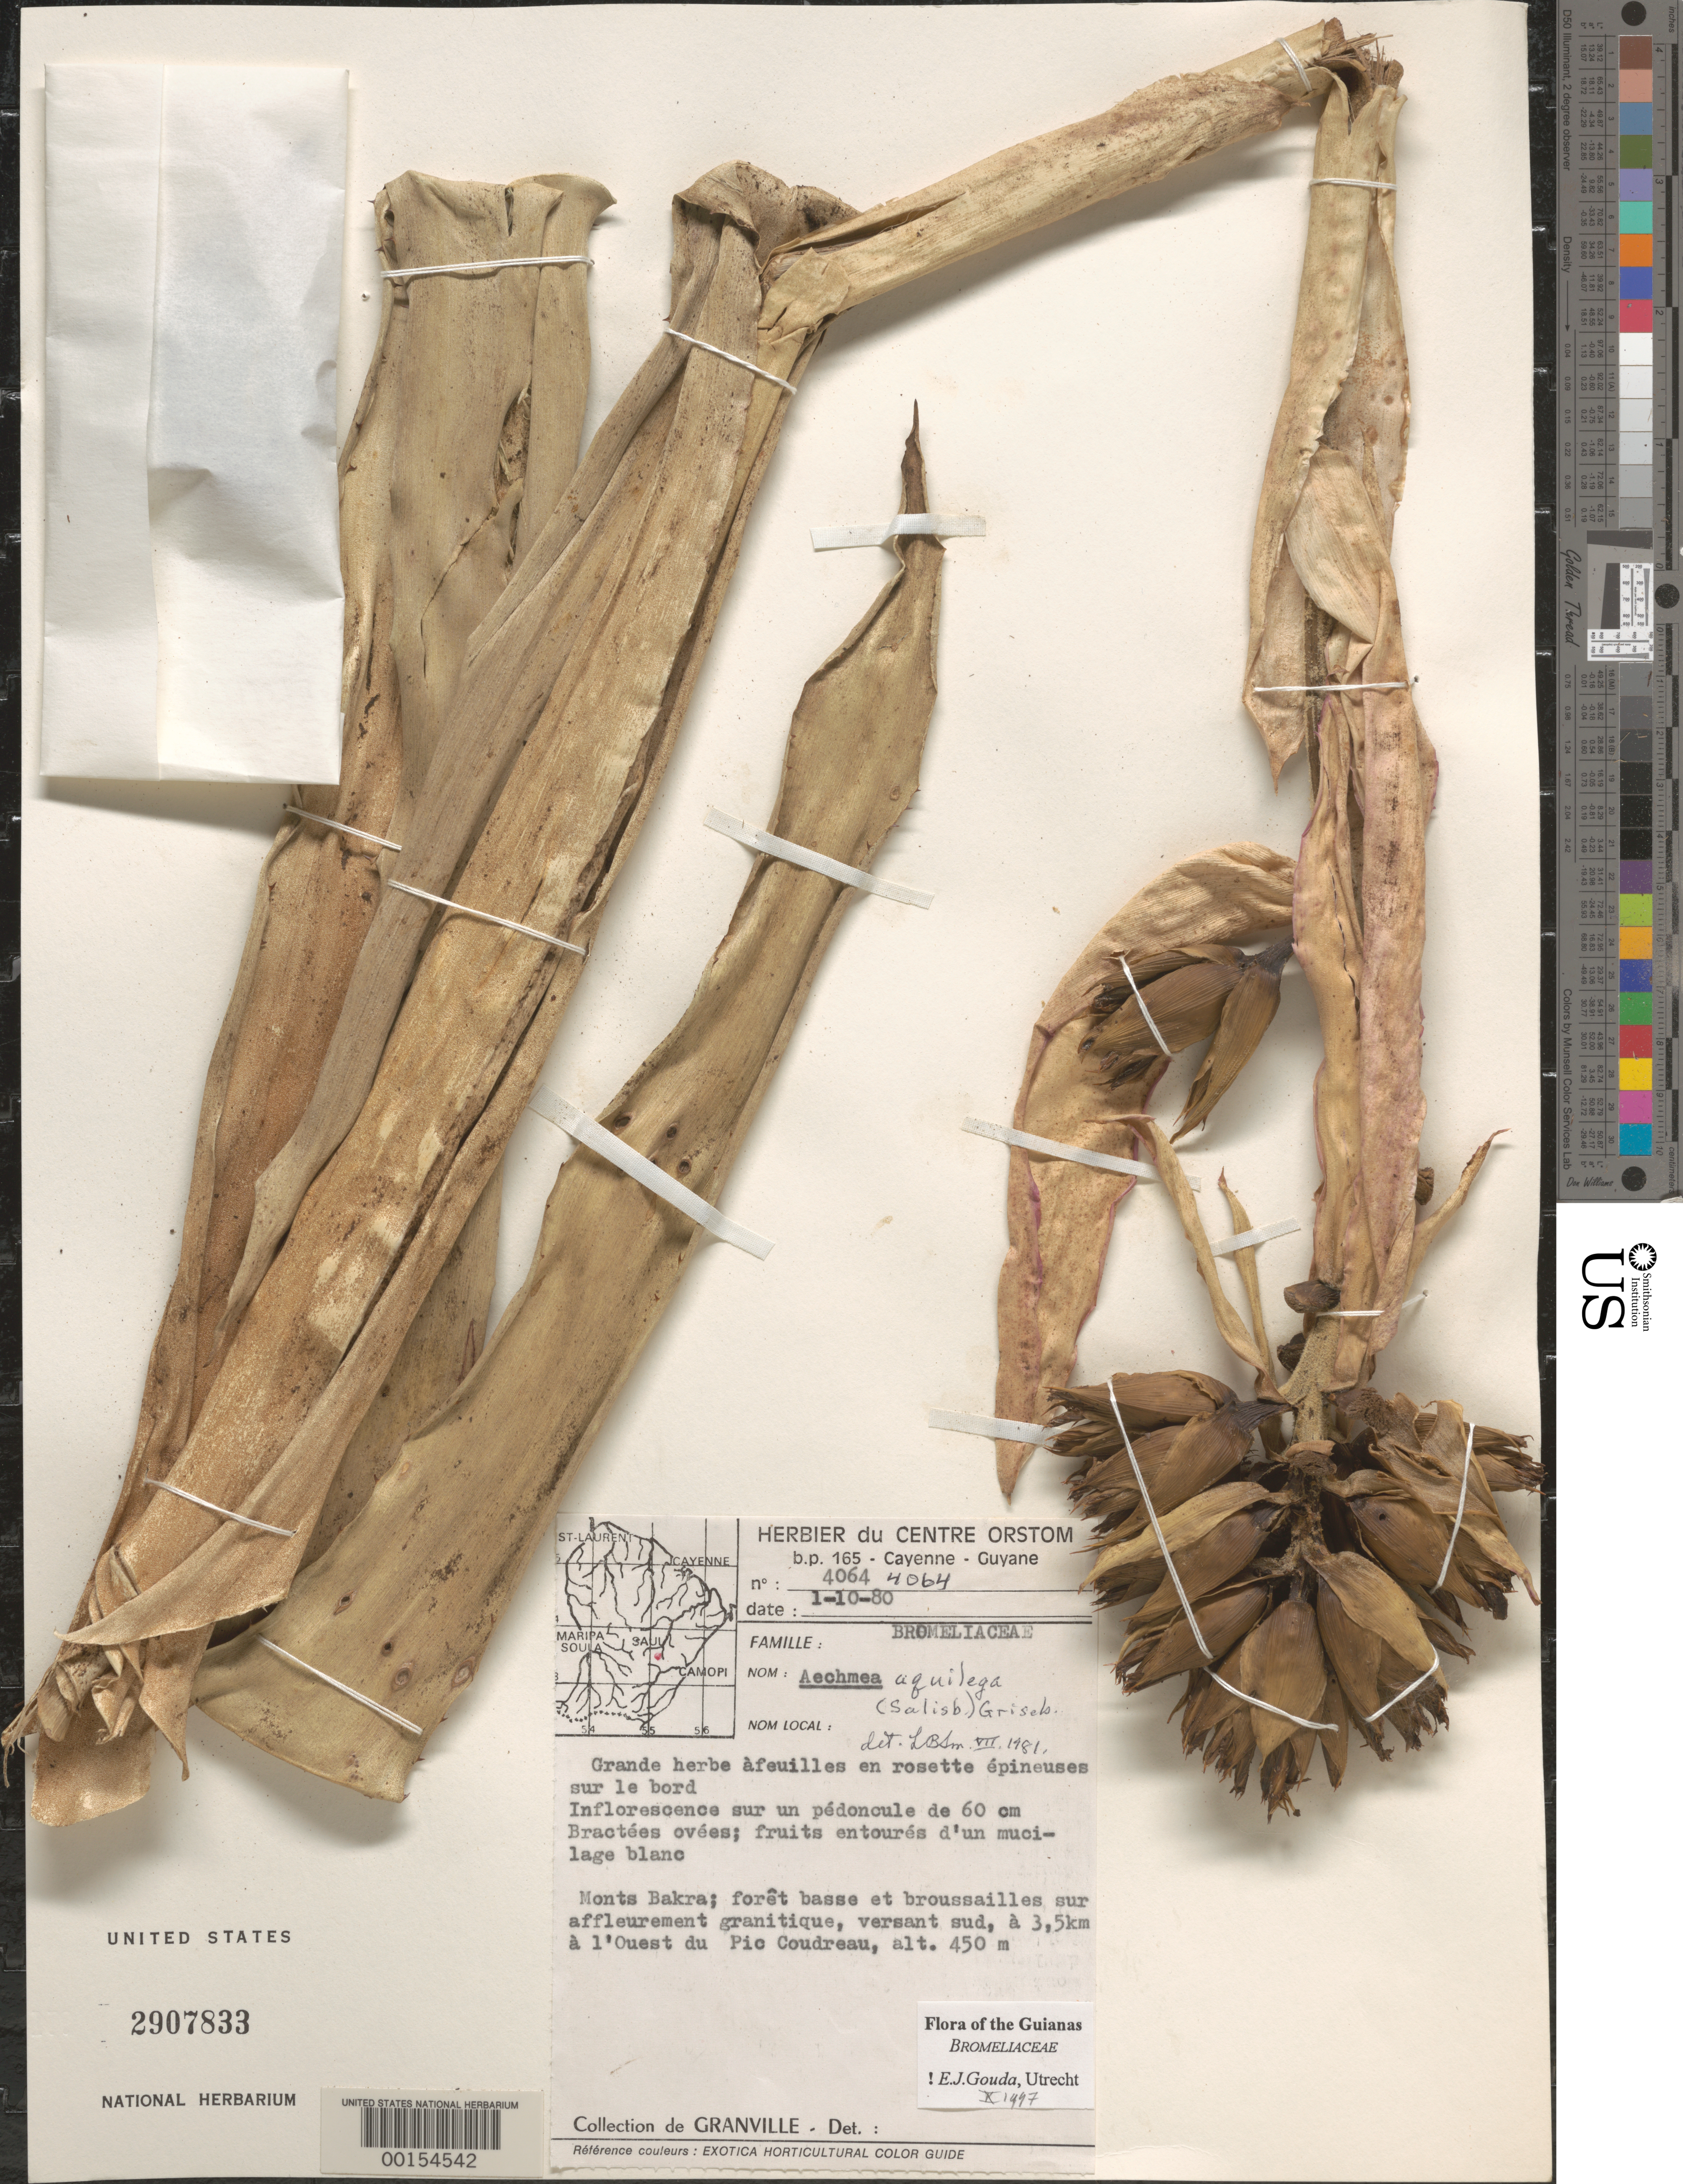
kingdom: Plantae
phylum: Tracheophyta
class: Liliopsida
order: Poales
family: Bromeliaceae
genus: Aechmea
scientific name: Aechmea aquilega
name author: (Salisb.) Griseb.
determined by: Gouda, E. J.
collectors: J.-J. de Granville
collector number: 4064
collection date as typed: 1-Oct-80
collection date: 1980-10-01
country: French Guiana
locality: Monts Bakra, 3.5 km a l'Ouest Pic Coudreau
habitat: Forêt basse et broussailles sur affl. granitique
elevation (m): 450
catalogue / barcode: US 2907833